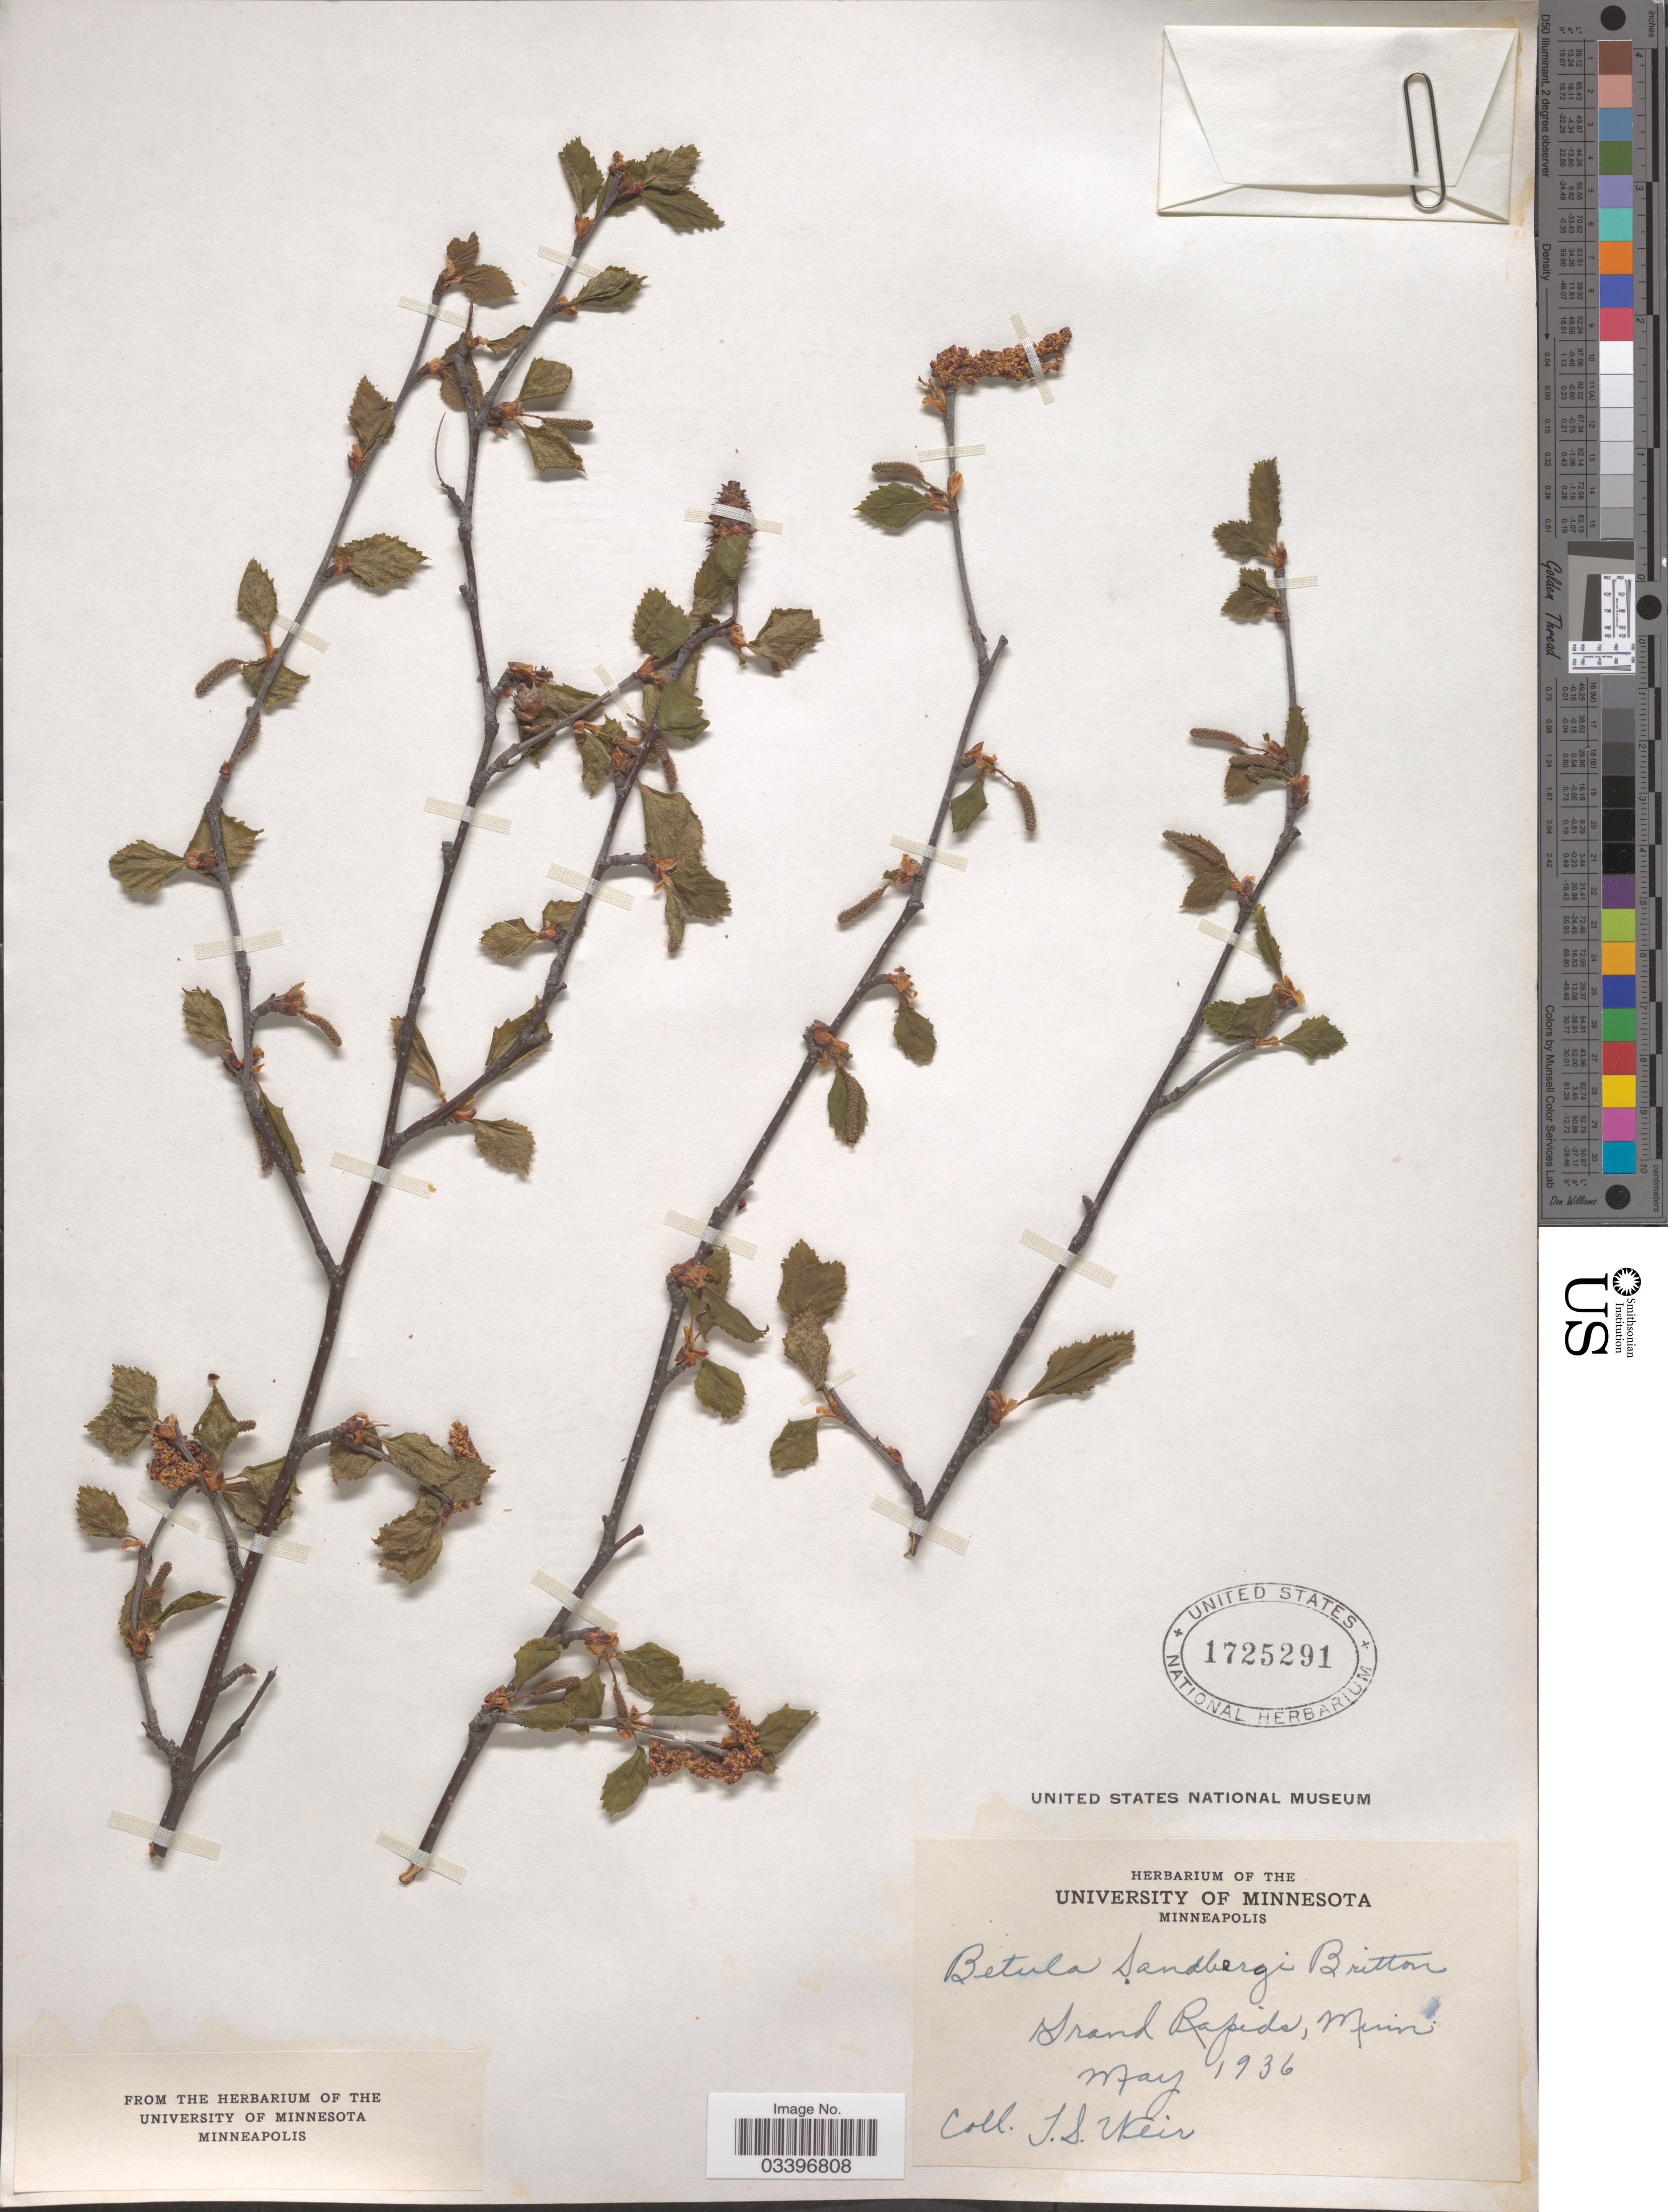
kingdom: Plantae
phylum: Tracheophyta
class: Magnoliopsida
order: Fagales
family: Betulaceae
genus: Betula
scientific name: Betula x sandbergii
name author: Britton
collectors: J. Weir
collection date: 1936-05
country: United States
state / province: Minnesota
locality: Grand Rapids.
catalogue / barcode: US 1725291